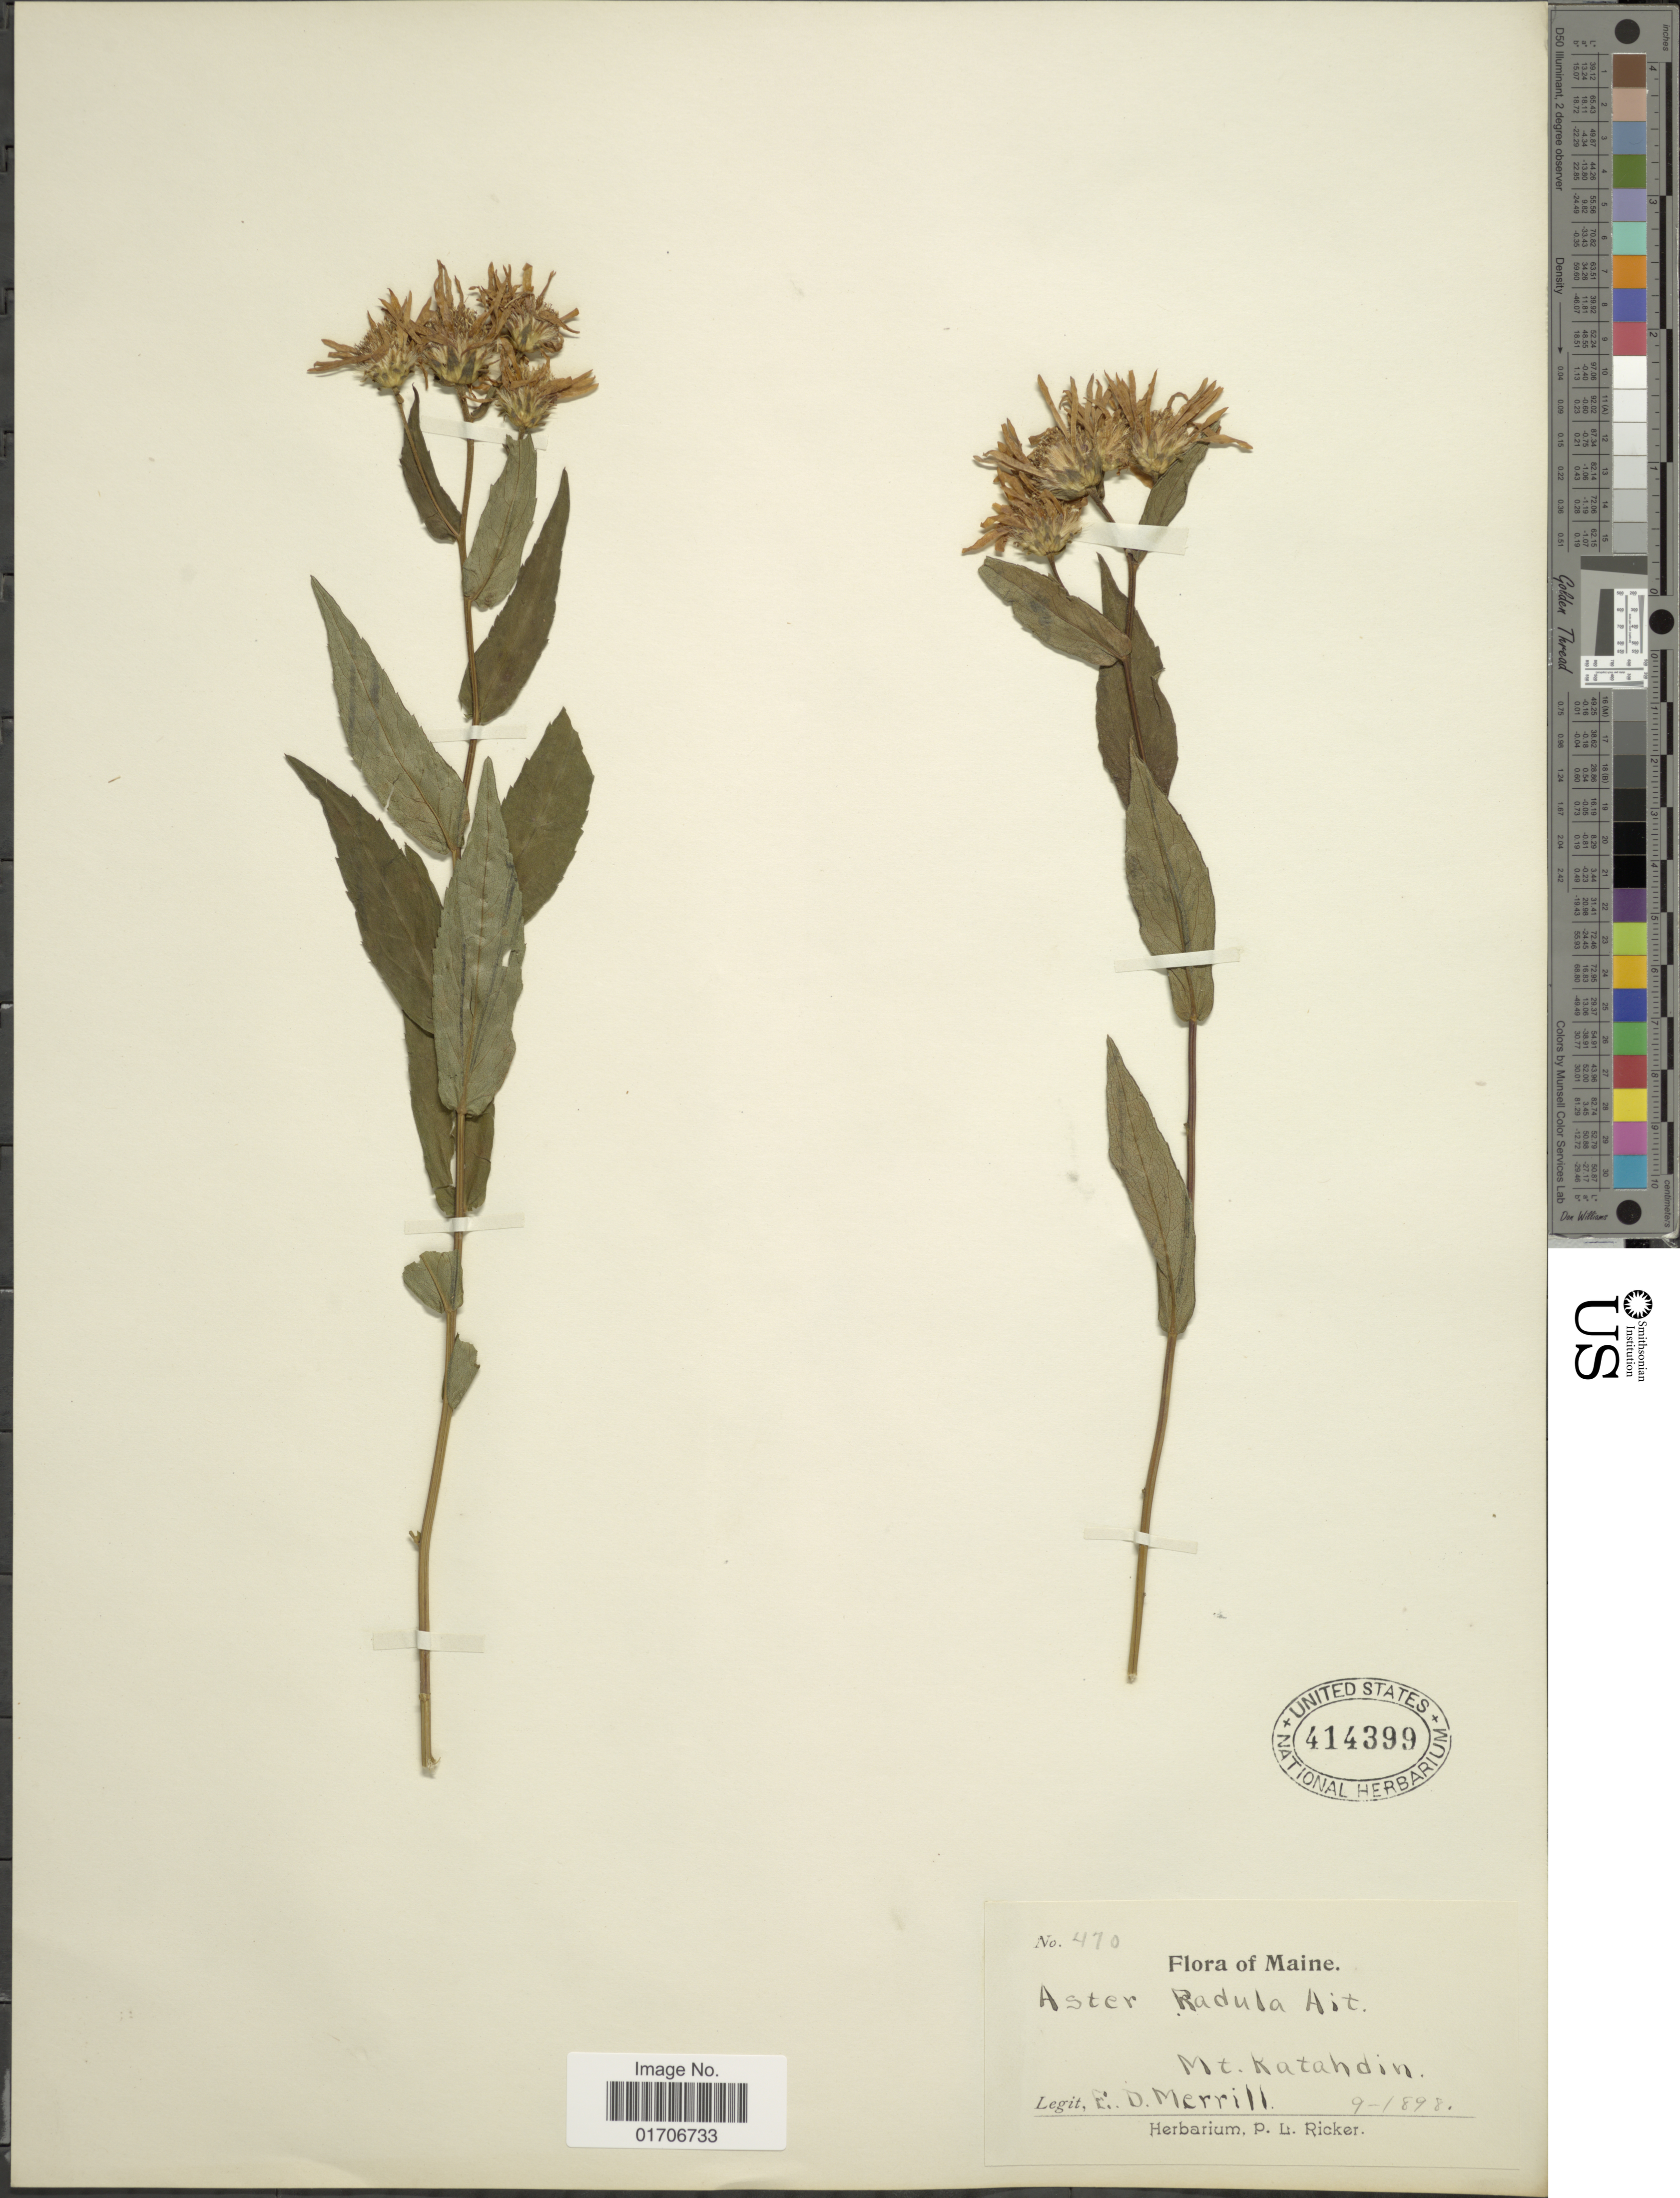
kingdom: Plantae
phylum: Tracheophyta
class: Magnoliopsida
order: Asterales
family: Asteraceae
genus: Eurybia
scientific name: Eurybia radula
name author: (Aiton) G.L. Nesom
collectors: E. D. Merrill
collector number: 470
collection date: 1898-09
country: United States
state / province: Maine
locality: Mt. Katahdin.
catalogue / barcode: US 414399